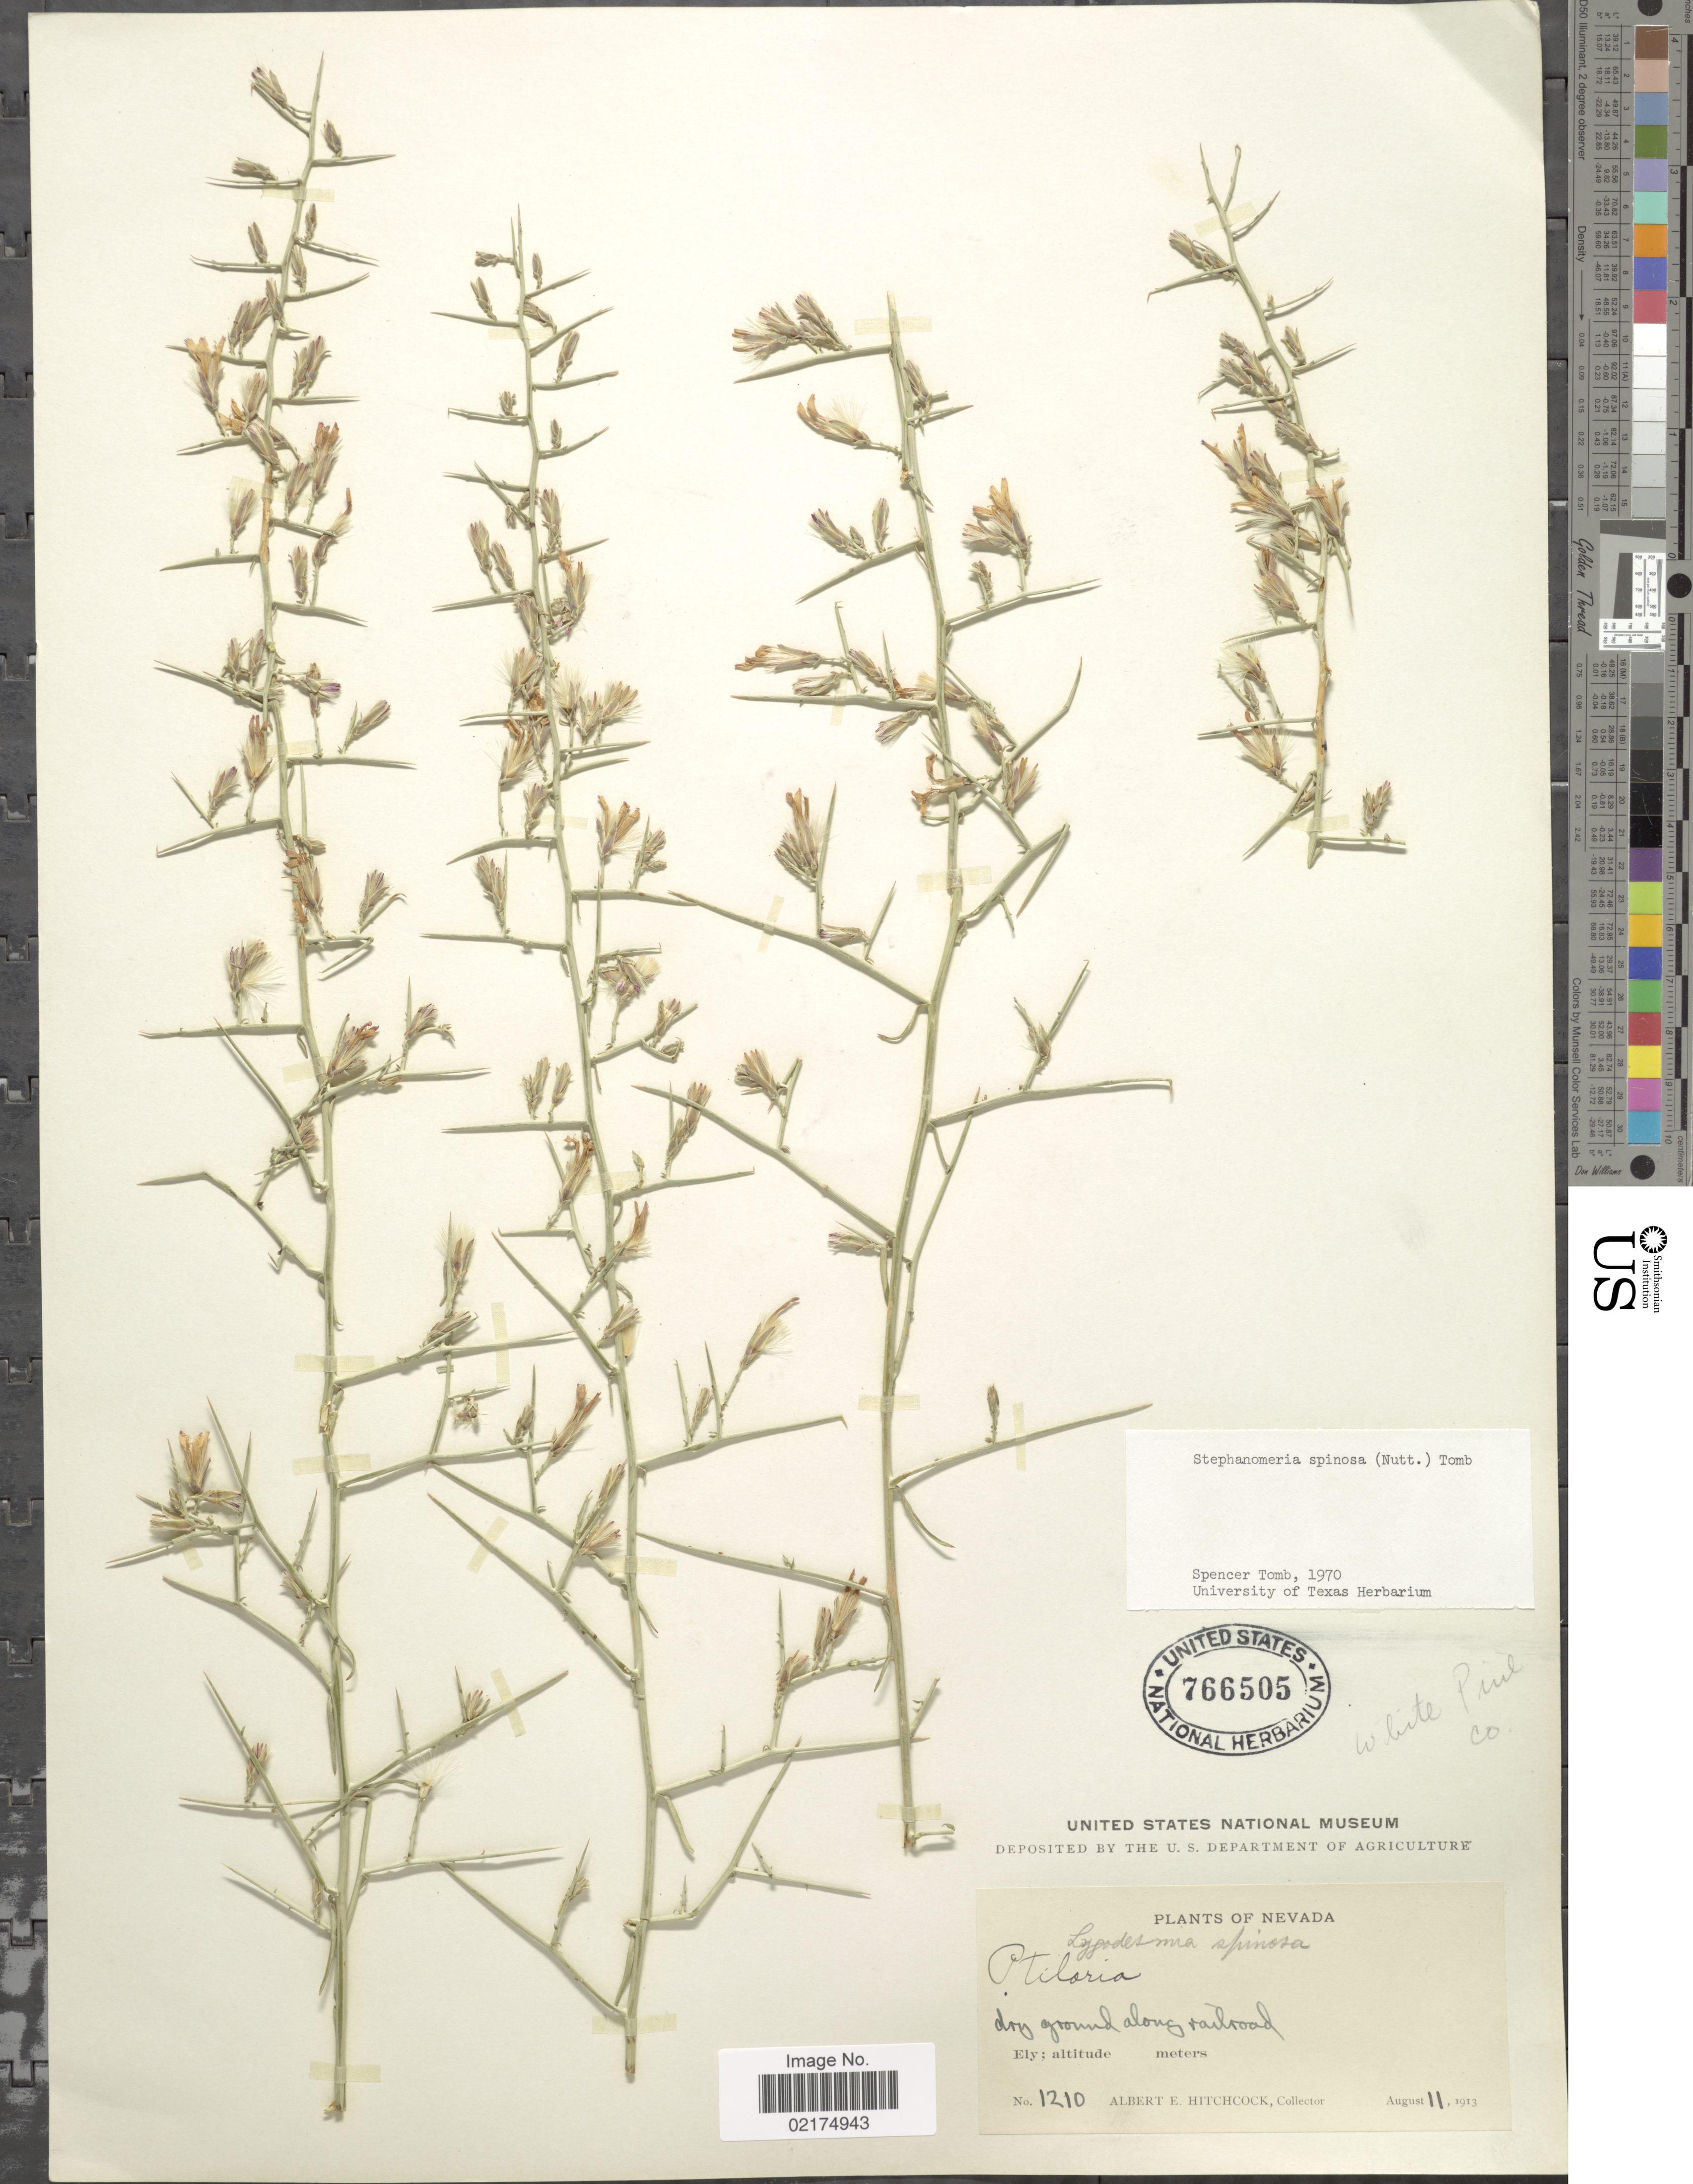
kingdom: Plantae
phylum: Tracheophyta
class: Magnoliopsida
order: Asterales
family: Asteraceae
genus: Pleiacanthus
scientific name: Pleiacanthus spinosus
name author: (Nutt.) Rydb.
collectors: A. Hitchcock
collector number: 1210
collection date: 1913-08-11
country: United States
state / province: Nevada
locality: Ely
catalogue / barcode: US 766505